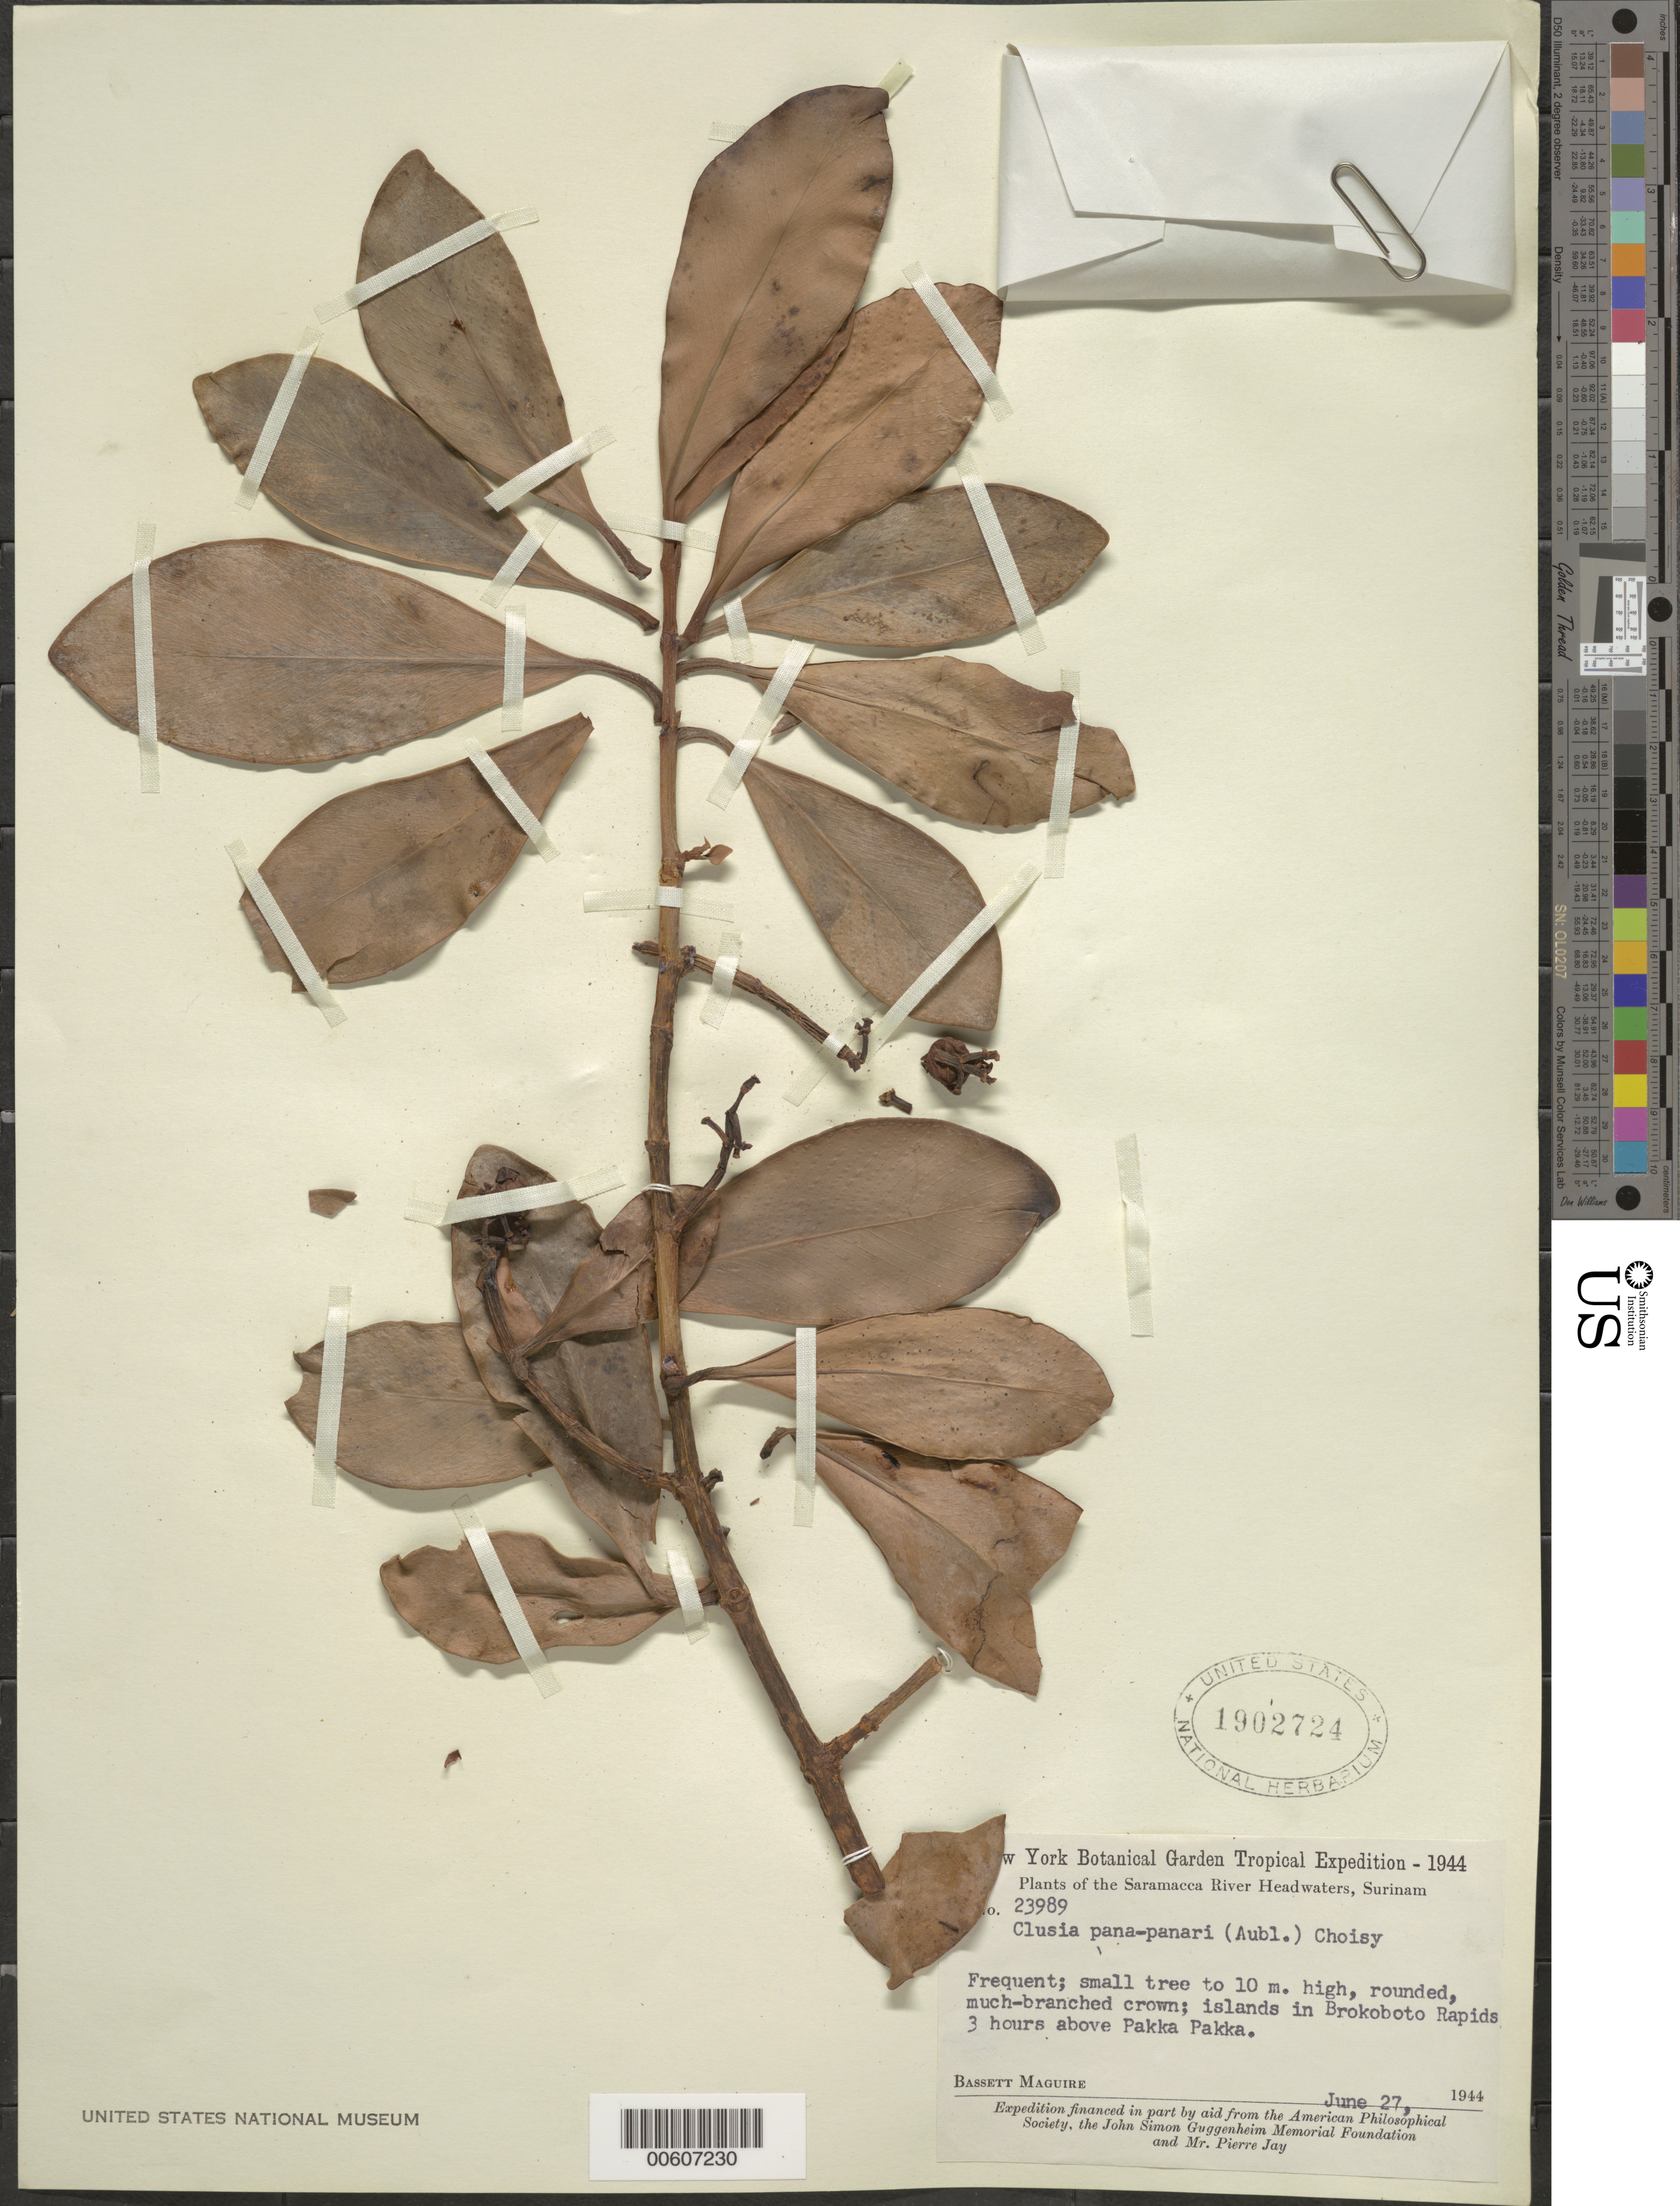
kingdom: Plantae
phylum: Tracheophyta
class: Magnoliopsida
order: Malpighiales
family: Clusiaceae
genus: Clusia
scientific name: Clusia panapanari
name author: (Aubl.) Choisy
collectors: B. Maguire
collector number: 23989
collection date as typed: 27-Jun-44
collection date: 1944-06-27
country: Suriname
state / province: Brokopondo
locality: Brokoboto Rapids, 3 hrs above Pakka Pakka village, Saramacca River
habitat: Island in rapids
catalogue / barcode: US 1902724